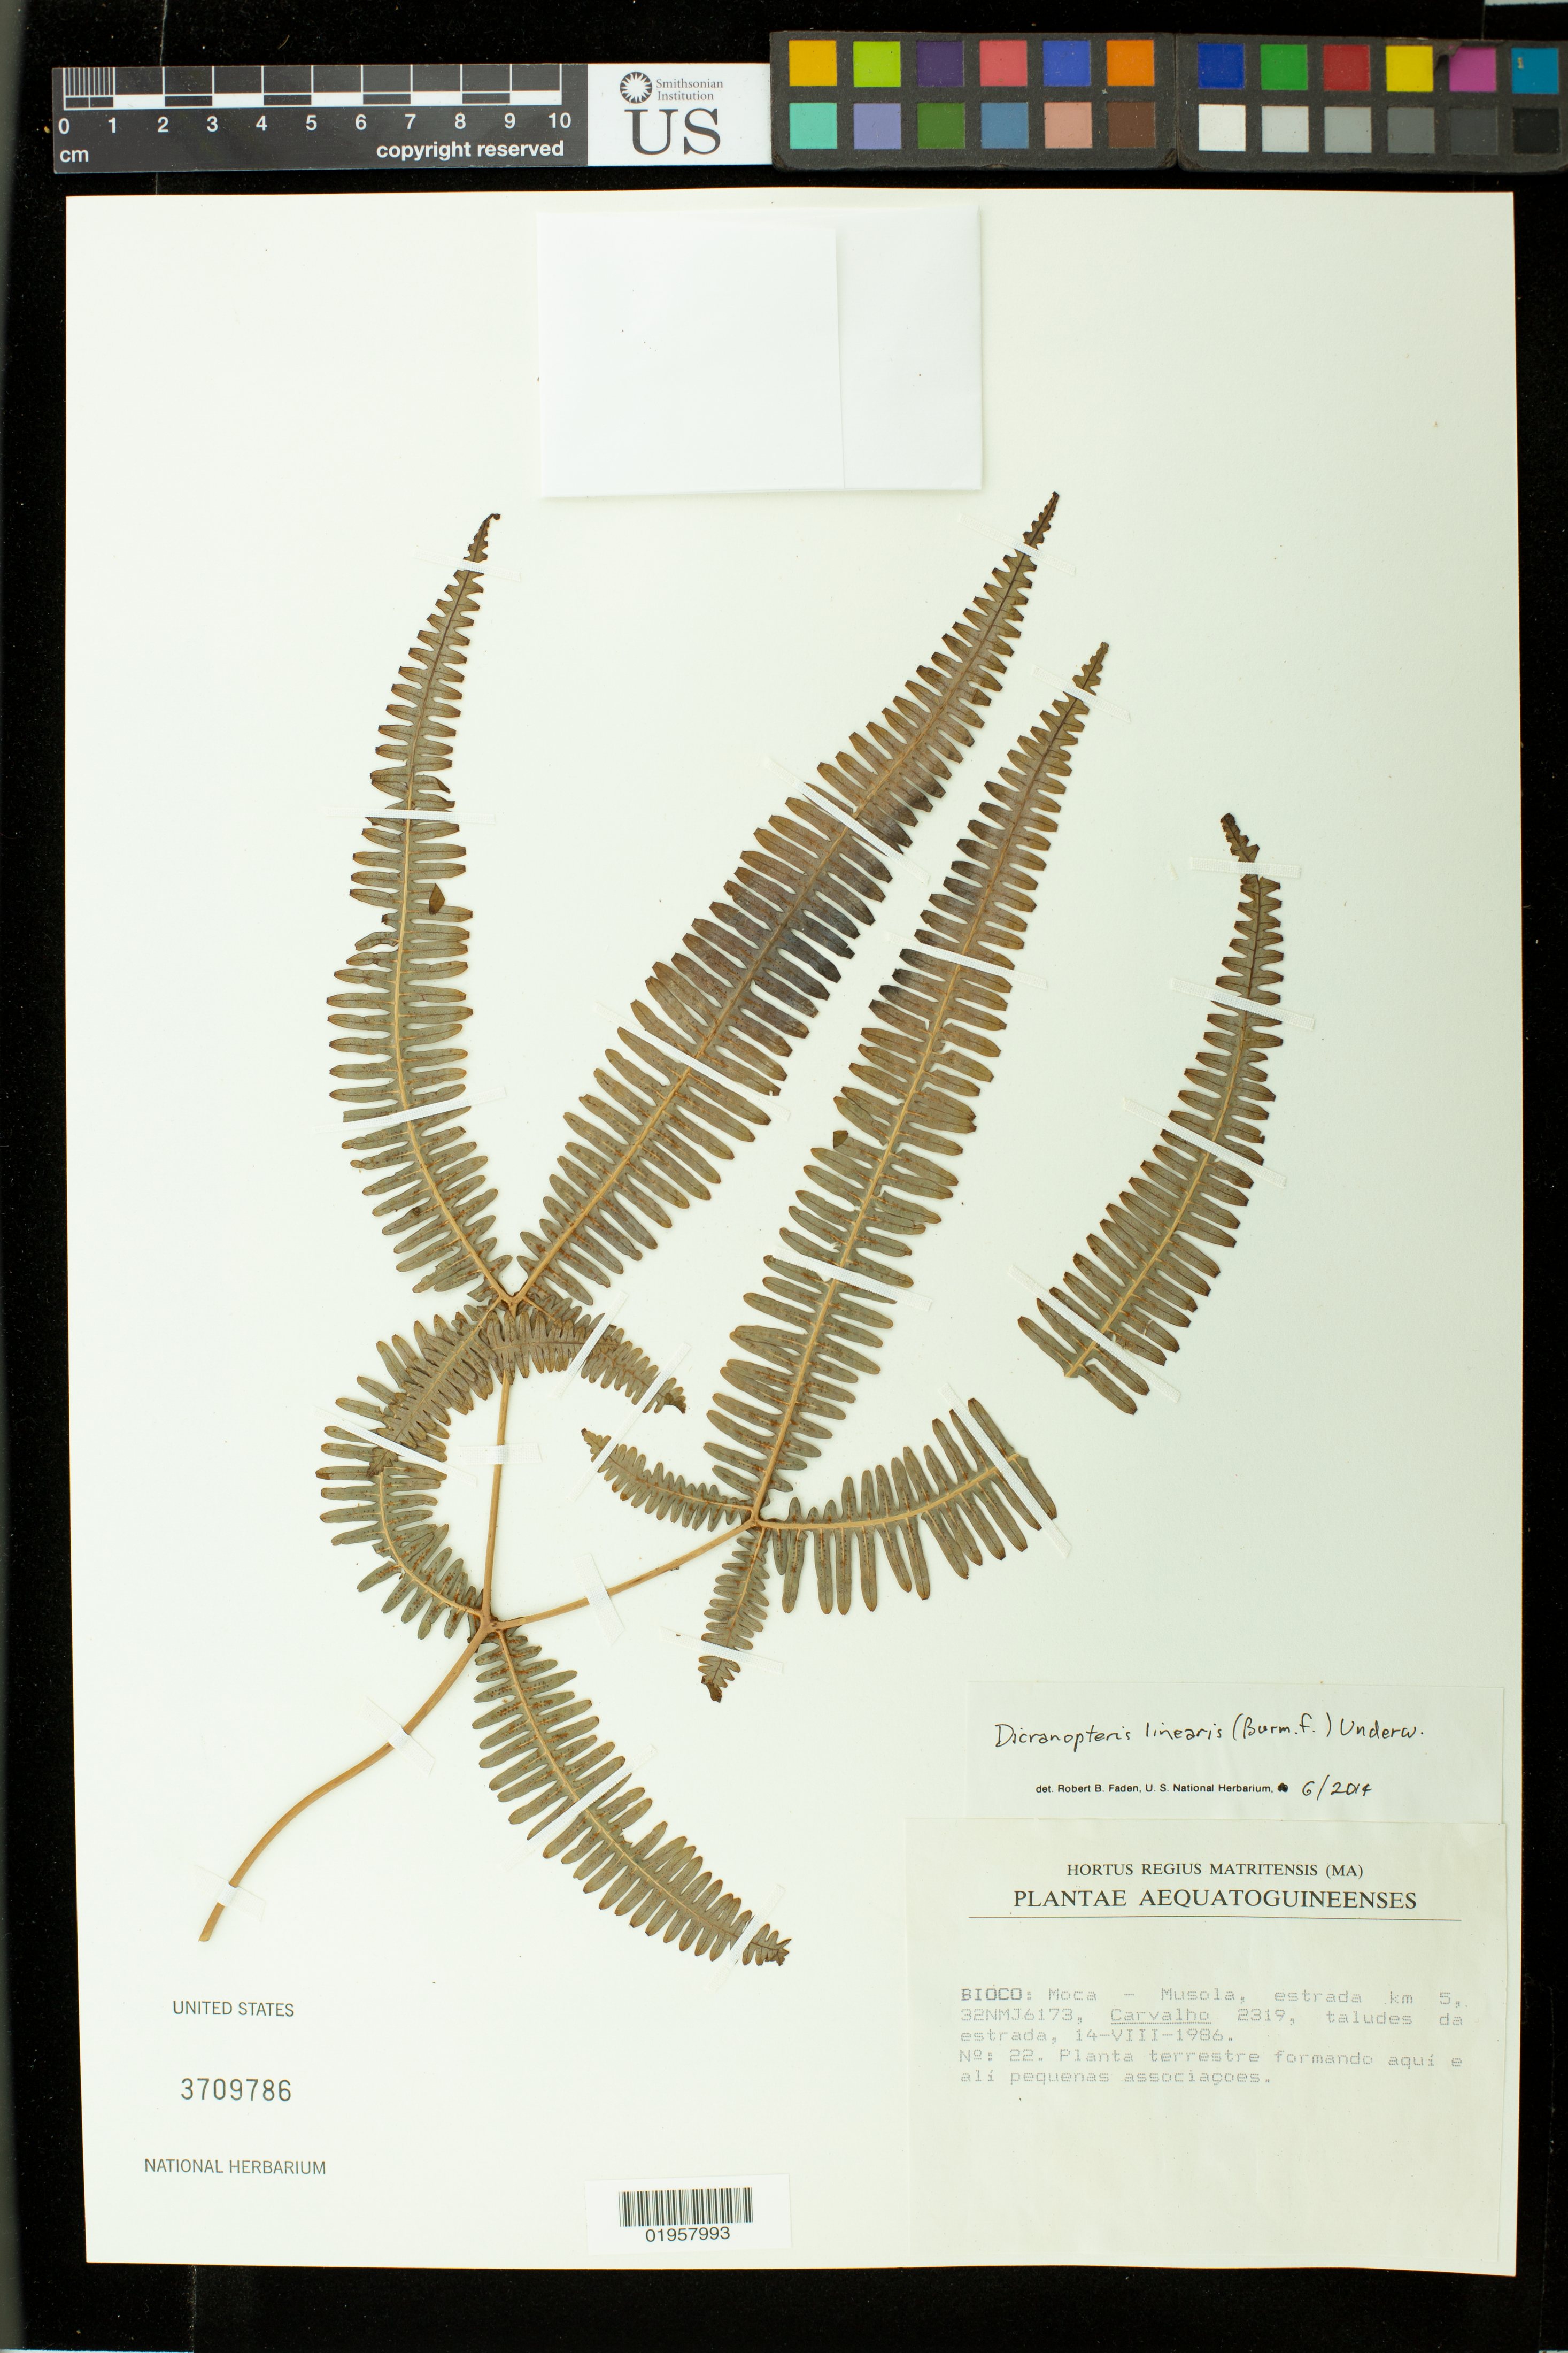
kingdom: Plantae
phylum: Tracheophyta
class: Polypodiopsida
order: Gleicheniales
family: Gleicheniaceae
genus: Dicranopteris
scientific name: Dicranopteris linearis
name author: (Burm. f.) Underw.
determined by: Faden, Robert B., (US), Smithsonian Institution - National Museum of Natural History (UNITED STATES)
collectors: -- Carvalho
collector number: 2319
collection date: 1986-08-14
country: Equatorial Guinea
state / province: Bioko Sur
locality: Bioco [Bioko]. Moca - Musola, estrada km 5, 32NMJ6173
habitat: Taludes da estrada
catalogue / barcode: US 3709786